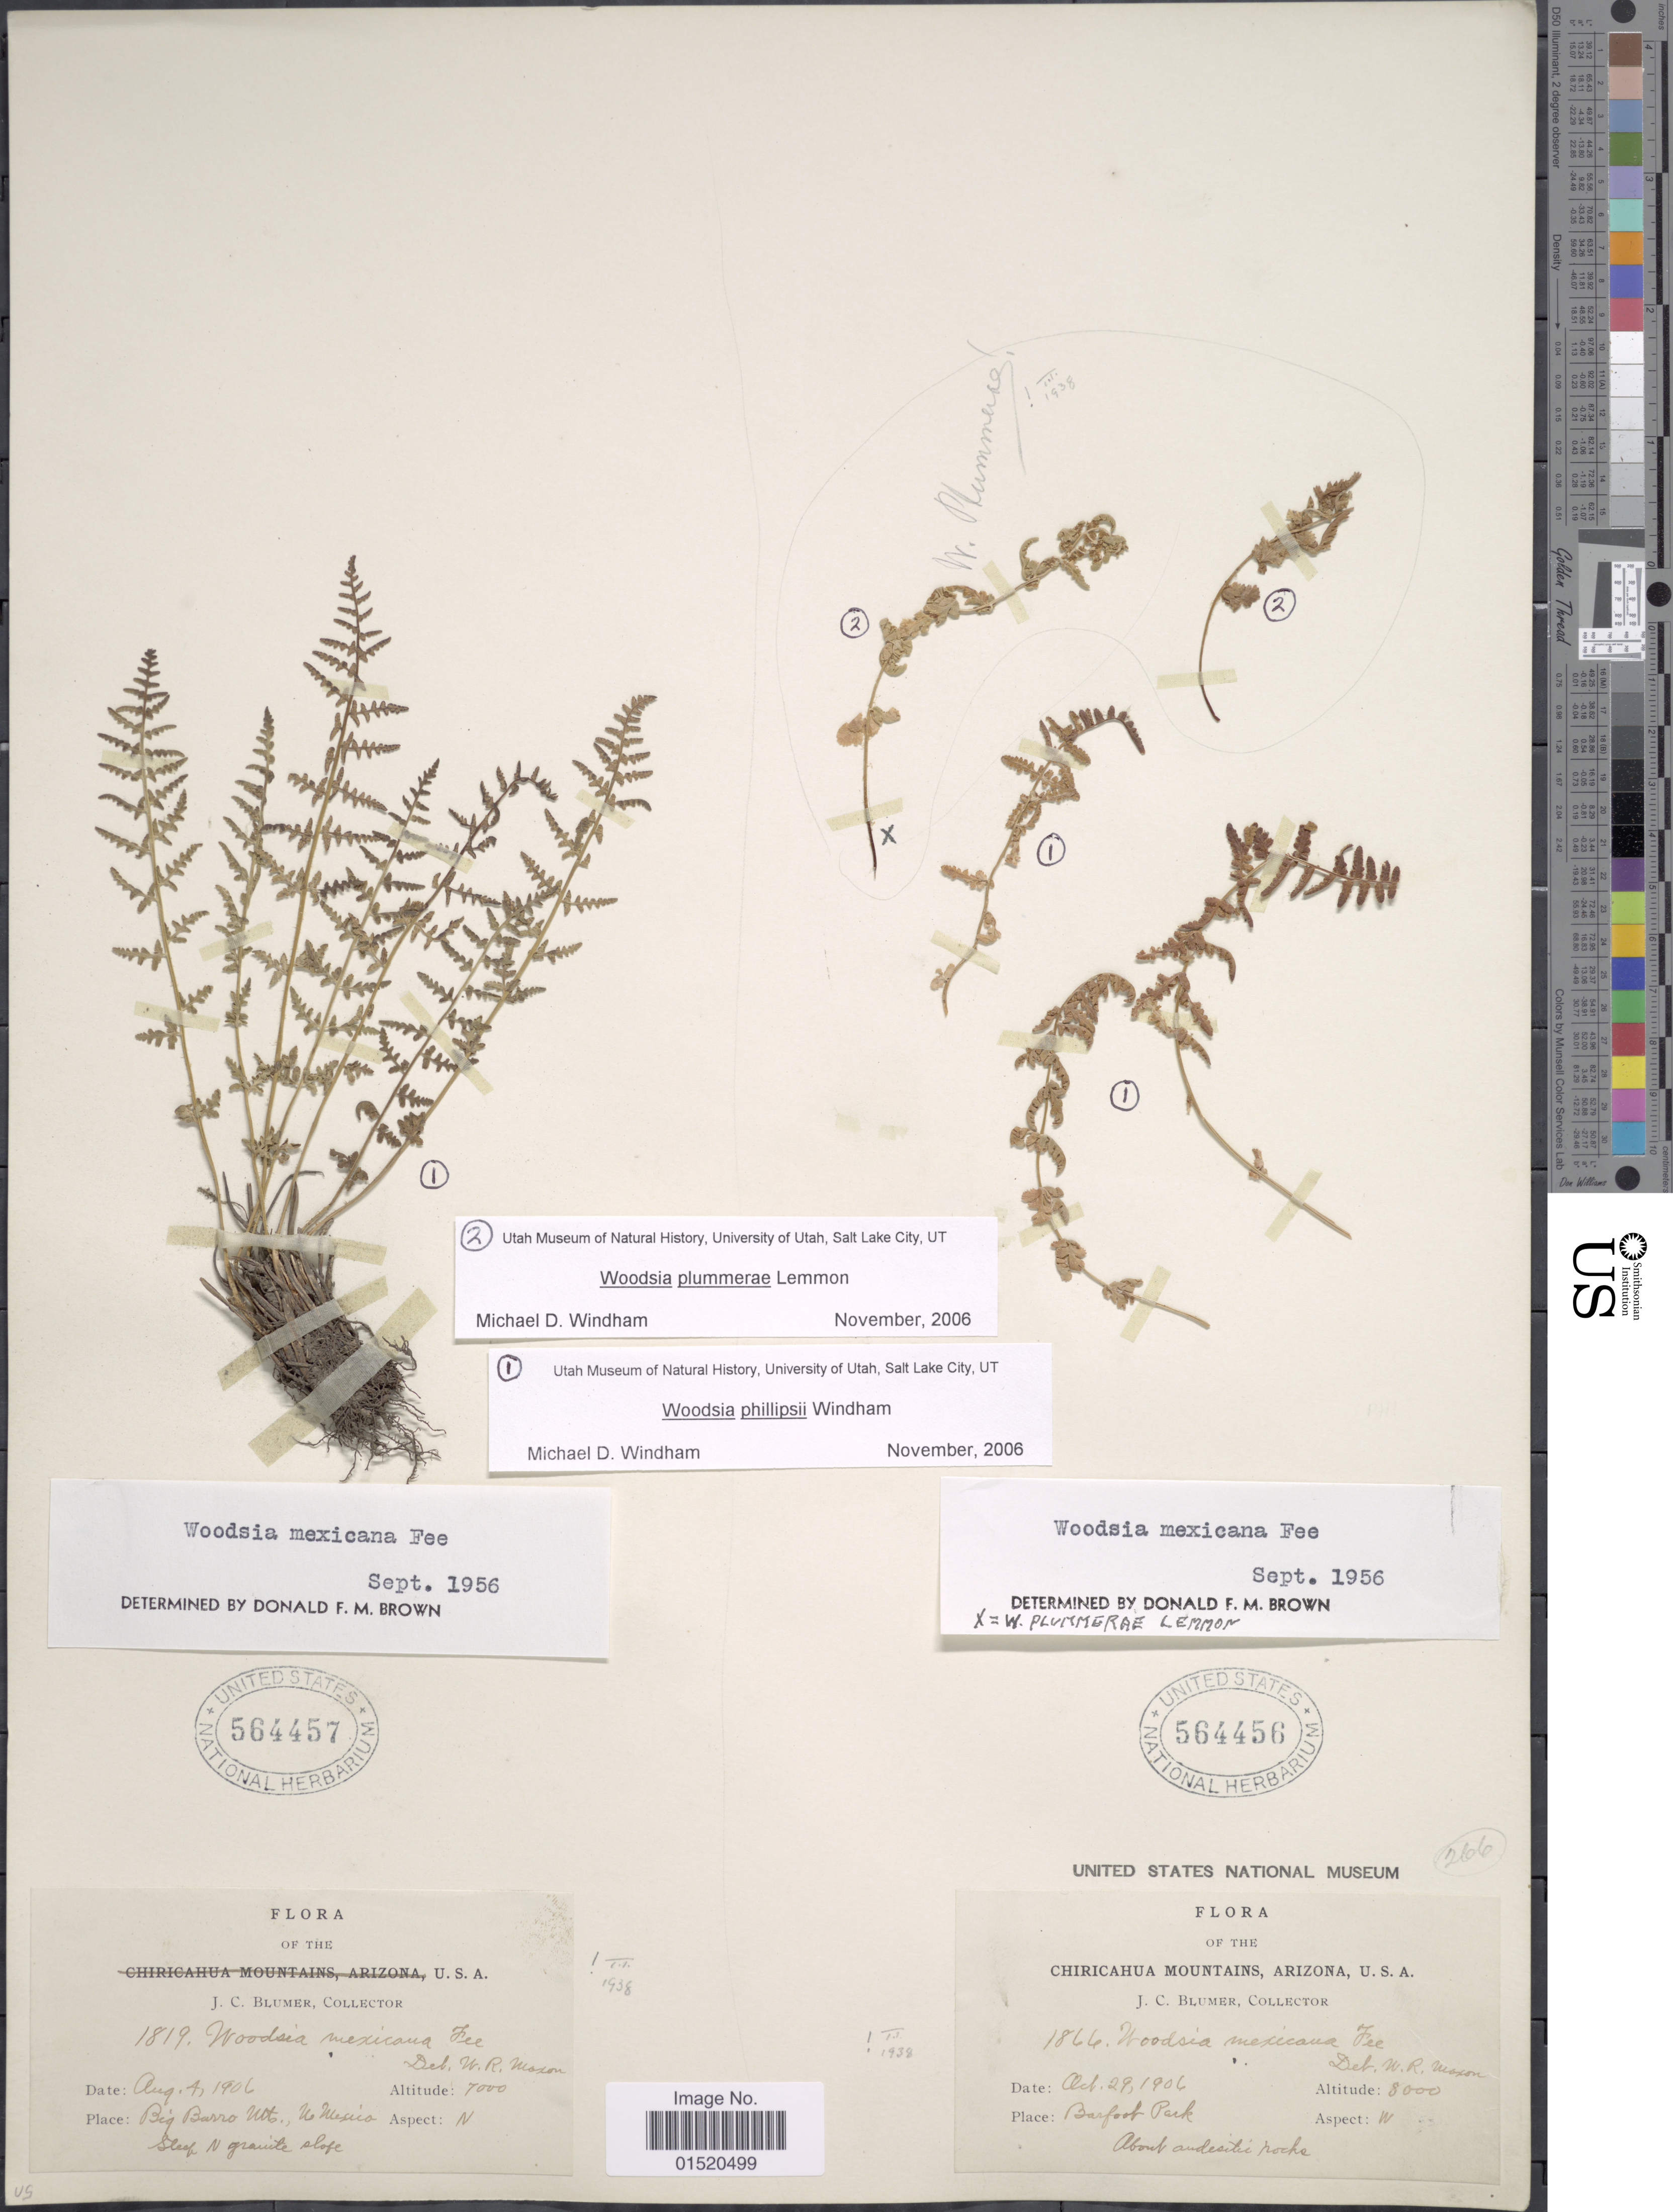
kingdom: Plantae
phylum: Tracheophyta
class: Polypodiopsida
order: Polypodiales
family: Woodsiaceae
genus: Woodsia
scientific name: Woodsia plummerae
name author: Lemmon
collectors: J. C. Blumer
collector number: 1866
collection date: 1906-10-29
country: United States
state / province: Arizona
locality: Chiricahua Mountains, Barfoot Park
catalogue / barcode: US 564456-2